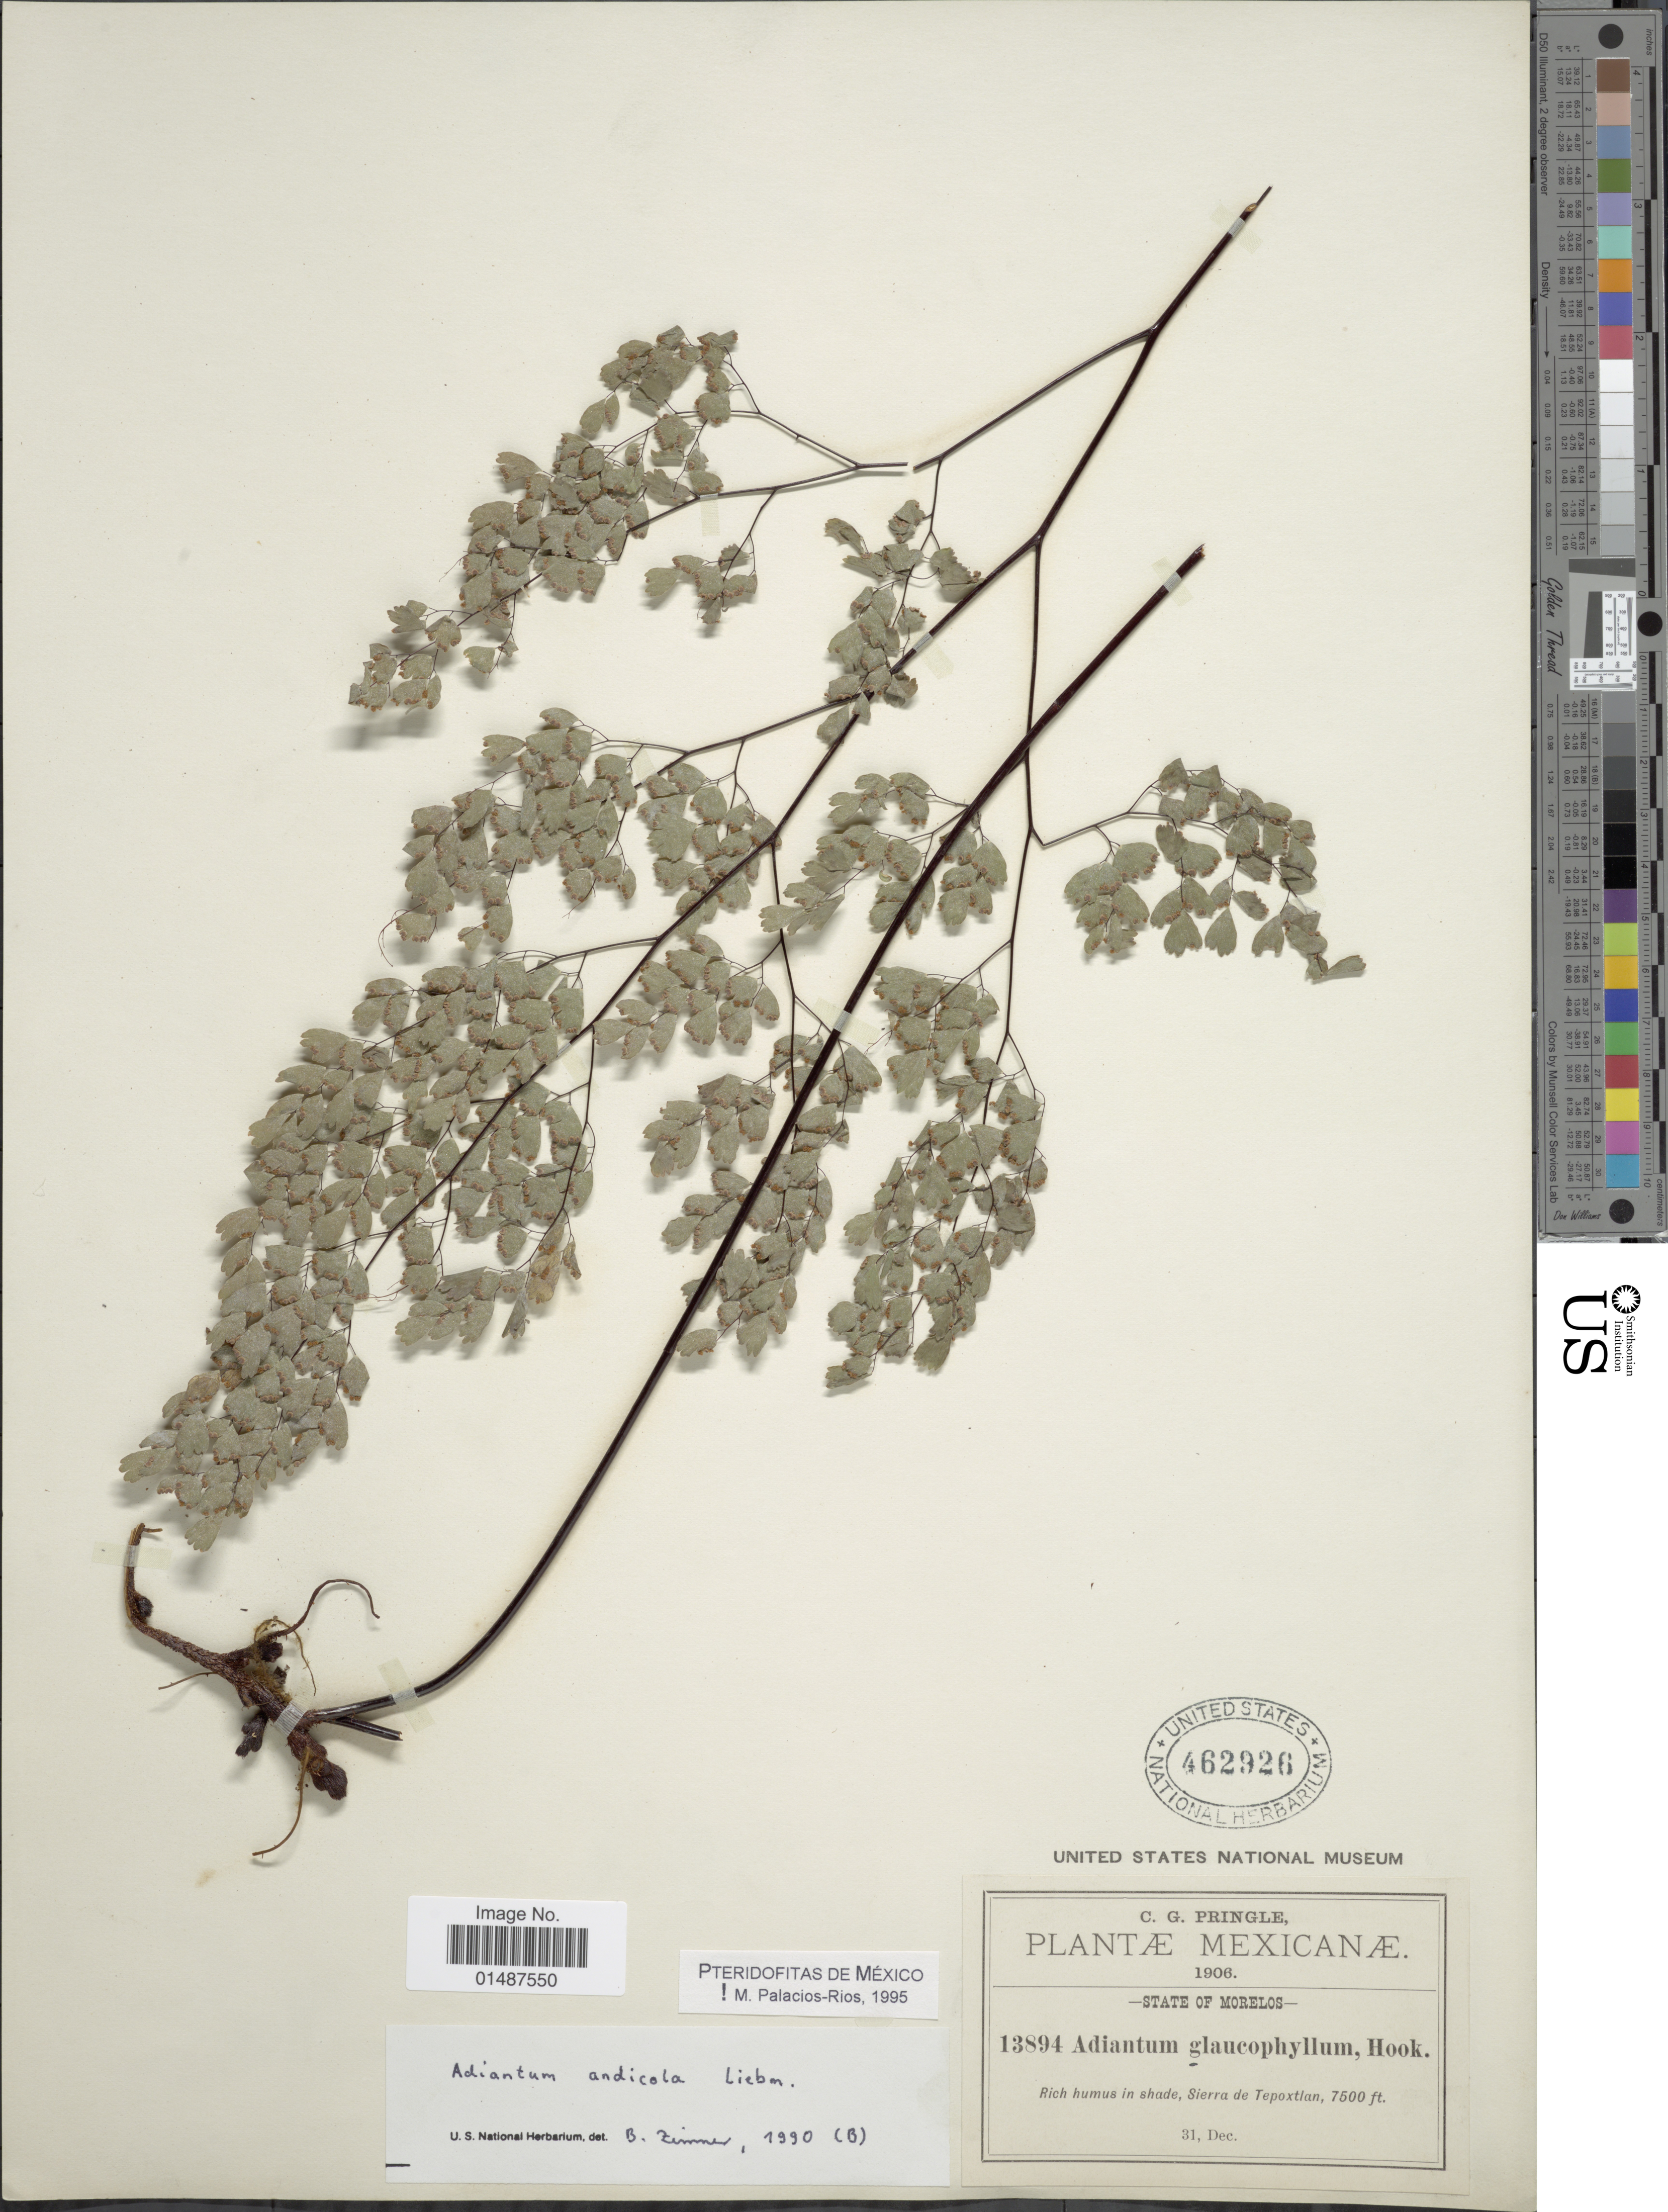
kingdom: Plantae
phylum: Tracheophyta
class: Polypodiopsida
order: Polypodiales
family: Pteridaceae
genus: Adiantum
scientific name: Adiantum andicola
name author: Liebm.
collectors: C. G. Pringle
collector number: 13894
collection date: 1906-12-31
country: Mexico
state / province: Morelos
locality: Sierra de Tepoxtlan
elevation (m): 2286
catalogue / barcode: US 462926